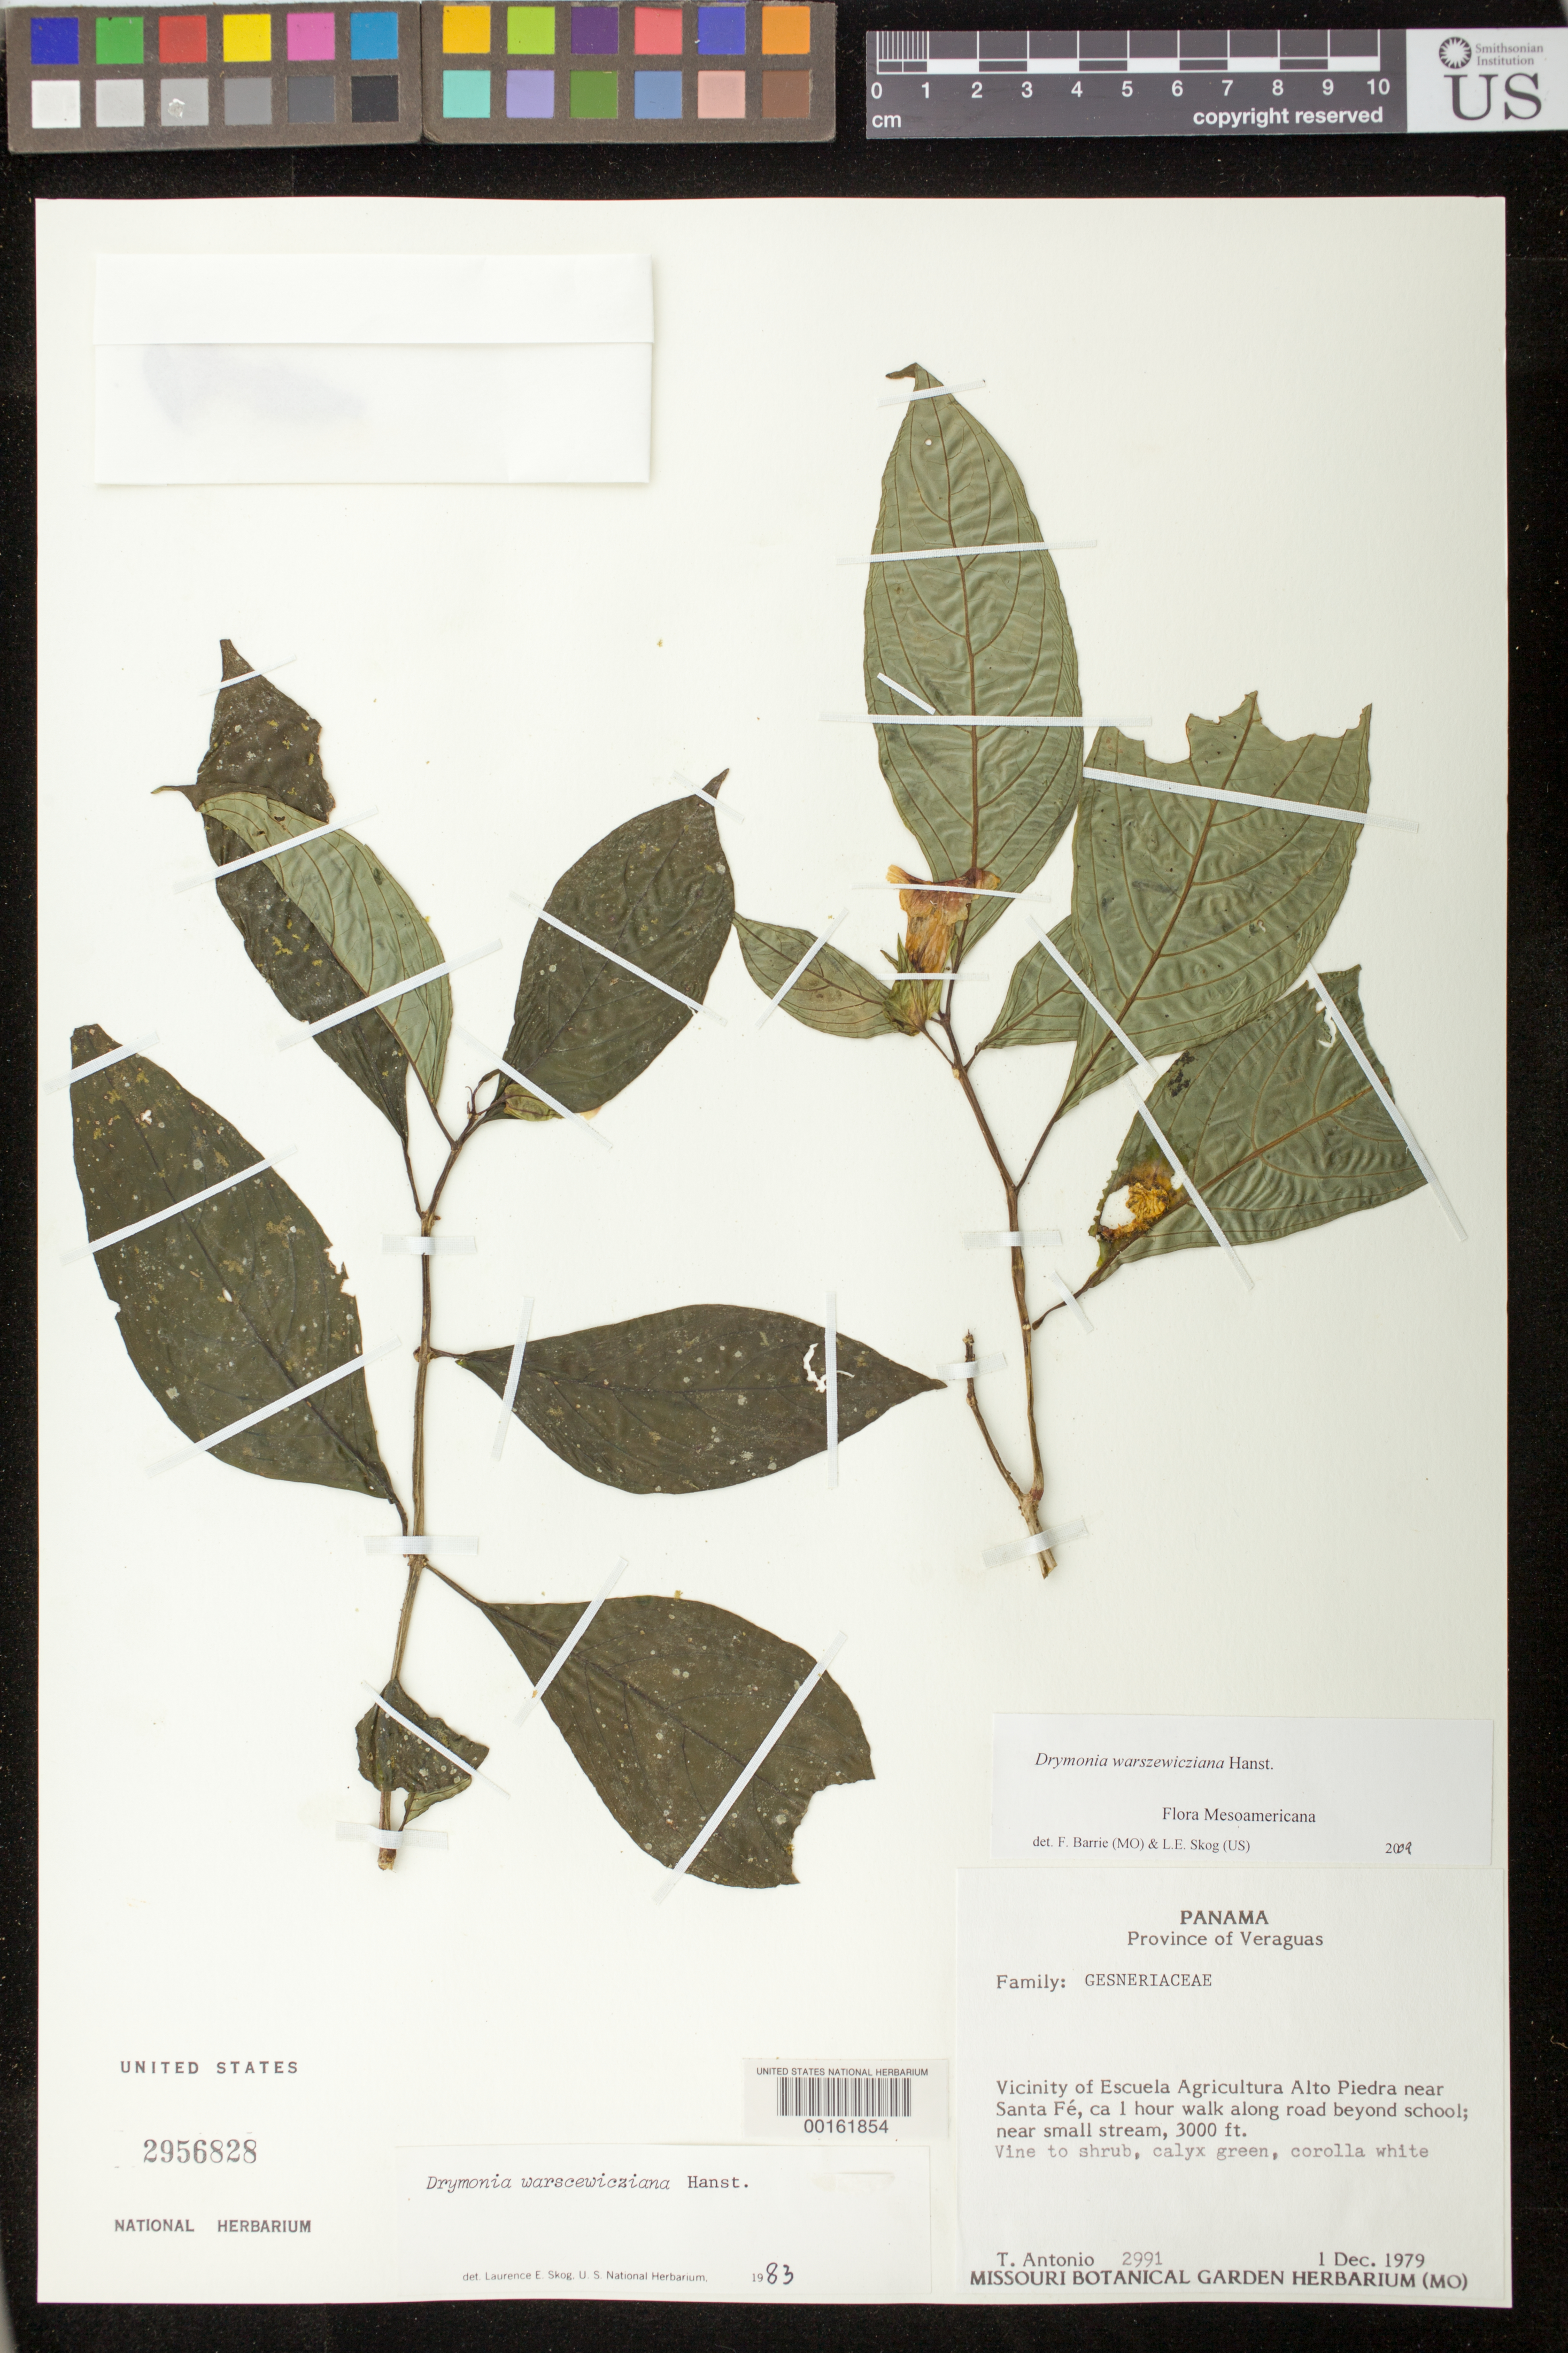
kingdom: Plantae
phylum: Tracheophyta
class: Magnoliopsida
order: Lamiales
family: Gesneriaceae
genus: Drymonia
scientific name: Drymonia warszewicziana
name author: Hanst.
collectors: T. Antonio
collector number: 2991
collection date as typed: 01 Dec 1979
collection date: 1979-12-01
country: Panama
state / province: Veraguas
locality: Vicinity of Escuela agricultura Alto Piedra near Santa Fe, about 1 hr walk along road beyond school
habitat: Near small stream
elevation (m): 914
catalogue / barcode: US 2956828